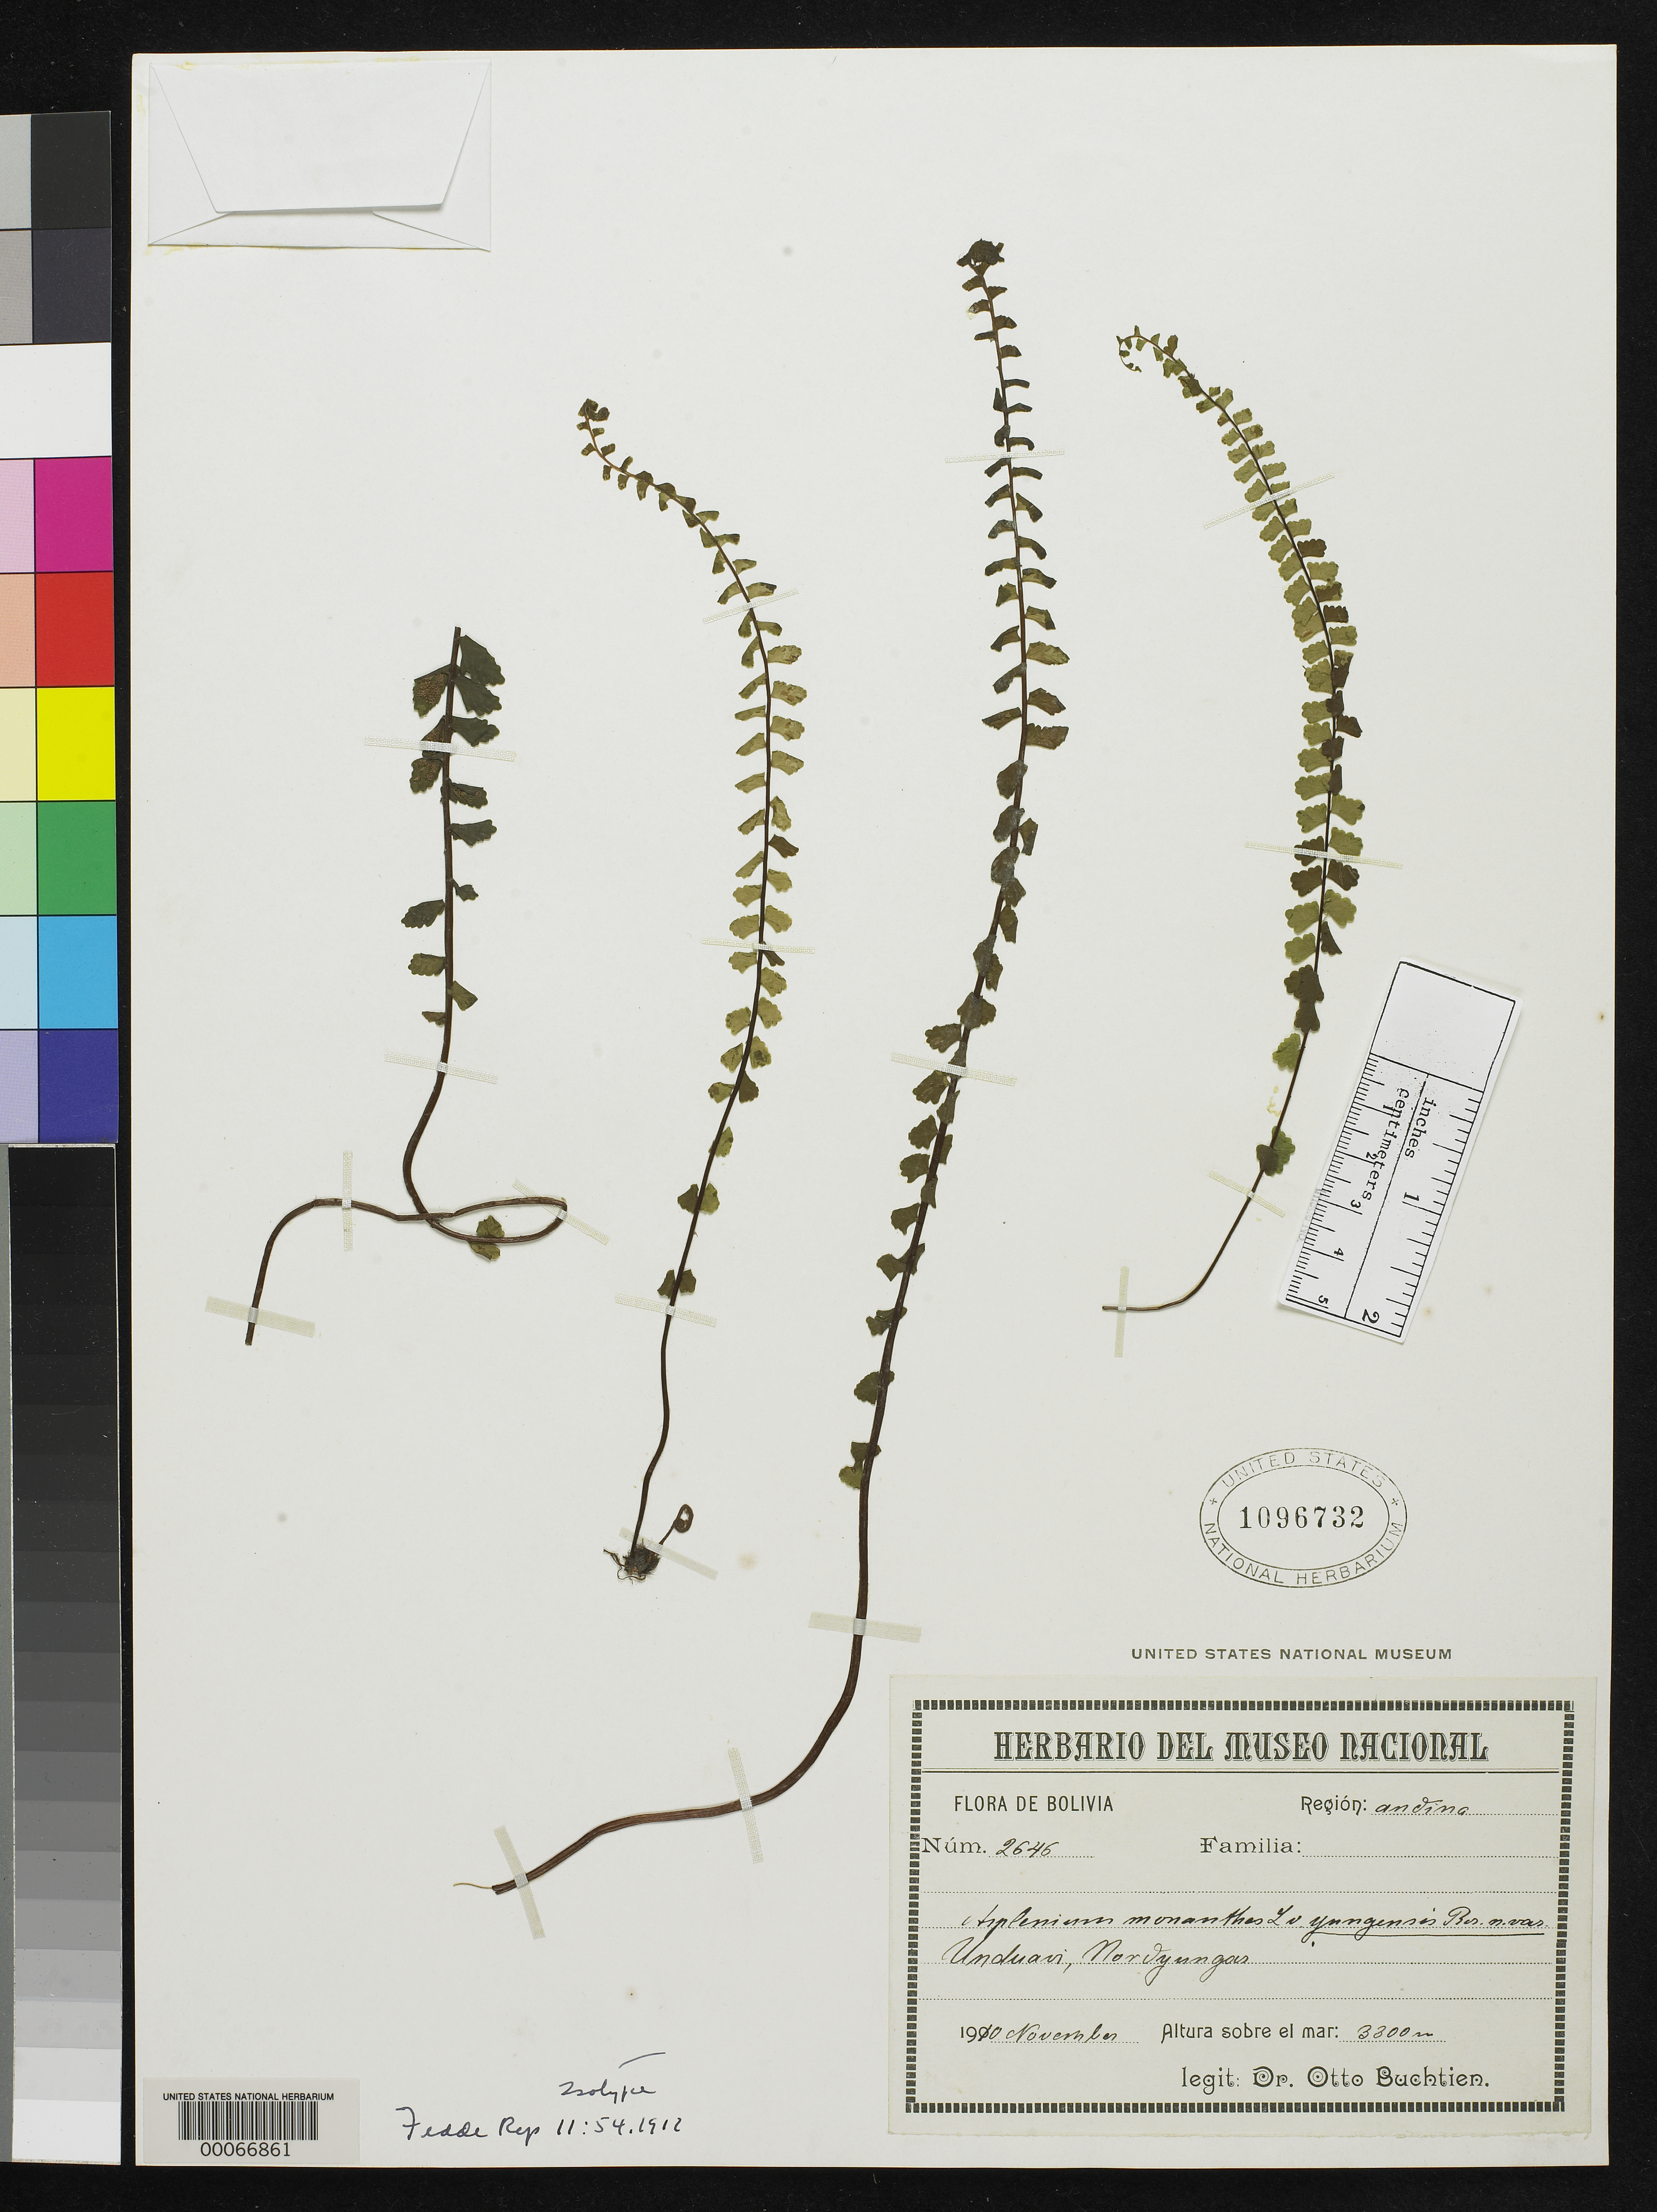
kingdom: Plantae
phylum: Tracheophyta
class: Polypodiopsida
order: Polypodiales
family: Aspleniaceae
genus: Asplenium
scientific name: Asplenium monanthes var. yungensis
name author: Rosenst.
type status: Isotype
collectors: O. Buchtien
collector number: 2646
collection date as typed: Nov 1910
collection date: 1910-11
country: Bolivia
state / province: La Paz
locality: Yungas, Unduavi.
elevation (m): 3300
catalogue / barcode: US 1096732